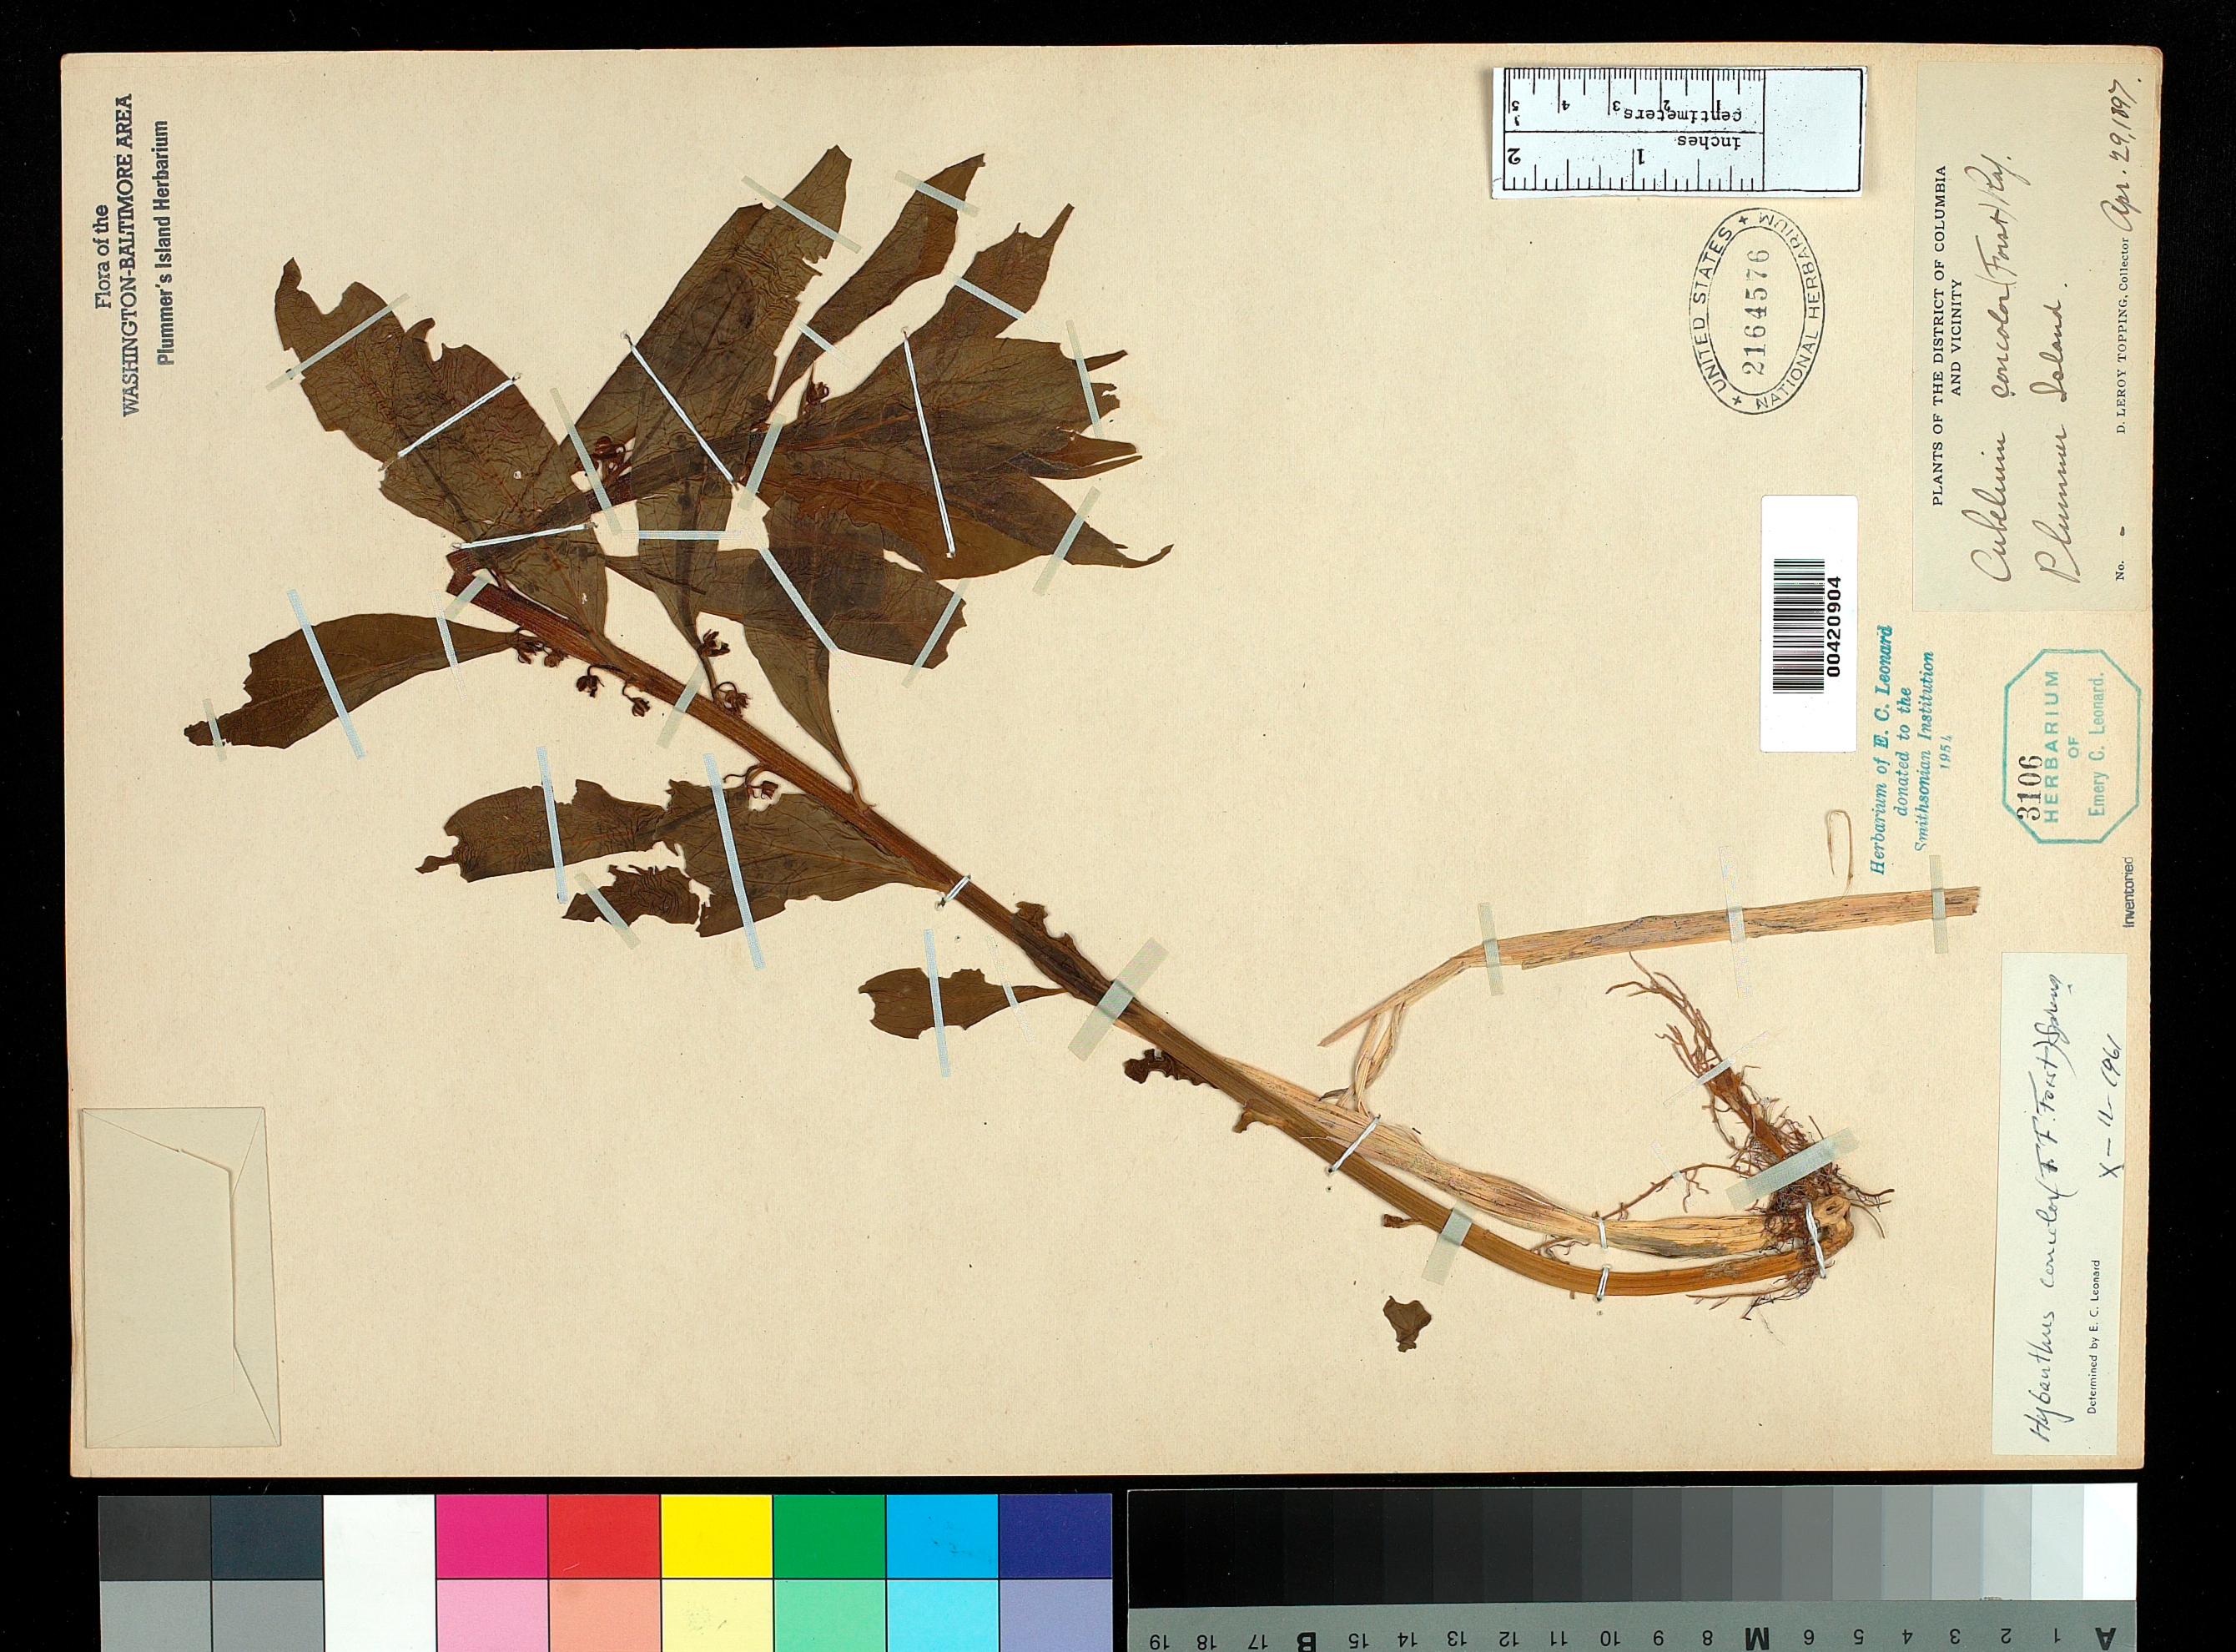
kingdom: Plantae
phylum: Tracheophyta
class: Magnoliopsida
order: Malpighiales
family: Violaceae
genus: Cubelium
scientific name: Cubelium concolor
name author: (T.F. Forst.) Raf. ex Britton & A. Br.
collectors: D. L. Topping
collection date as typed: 29 Apr 1897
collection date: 1897-04-29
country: United States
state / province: Maryland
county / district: Montgomery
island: Plummers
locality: Plummer's Island C. & O. Canal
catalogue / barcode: US 2164576